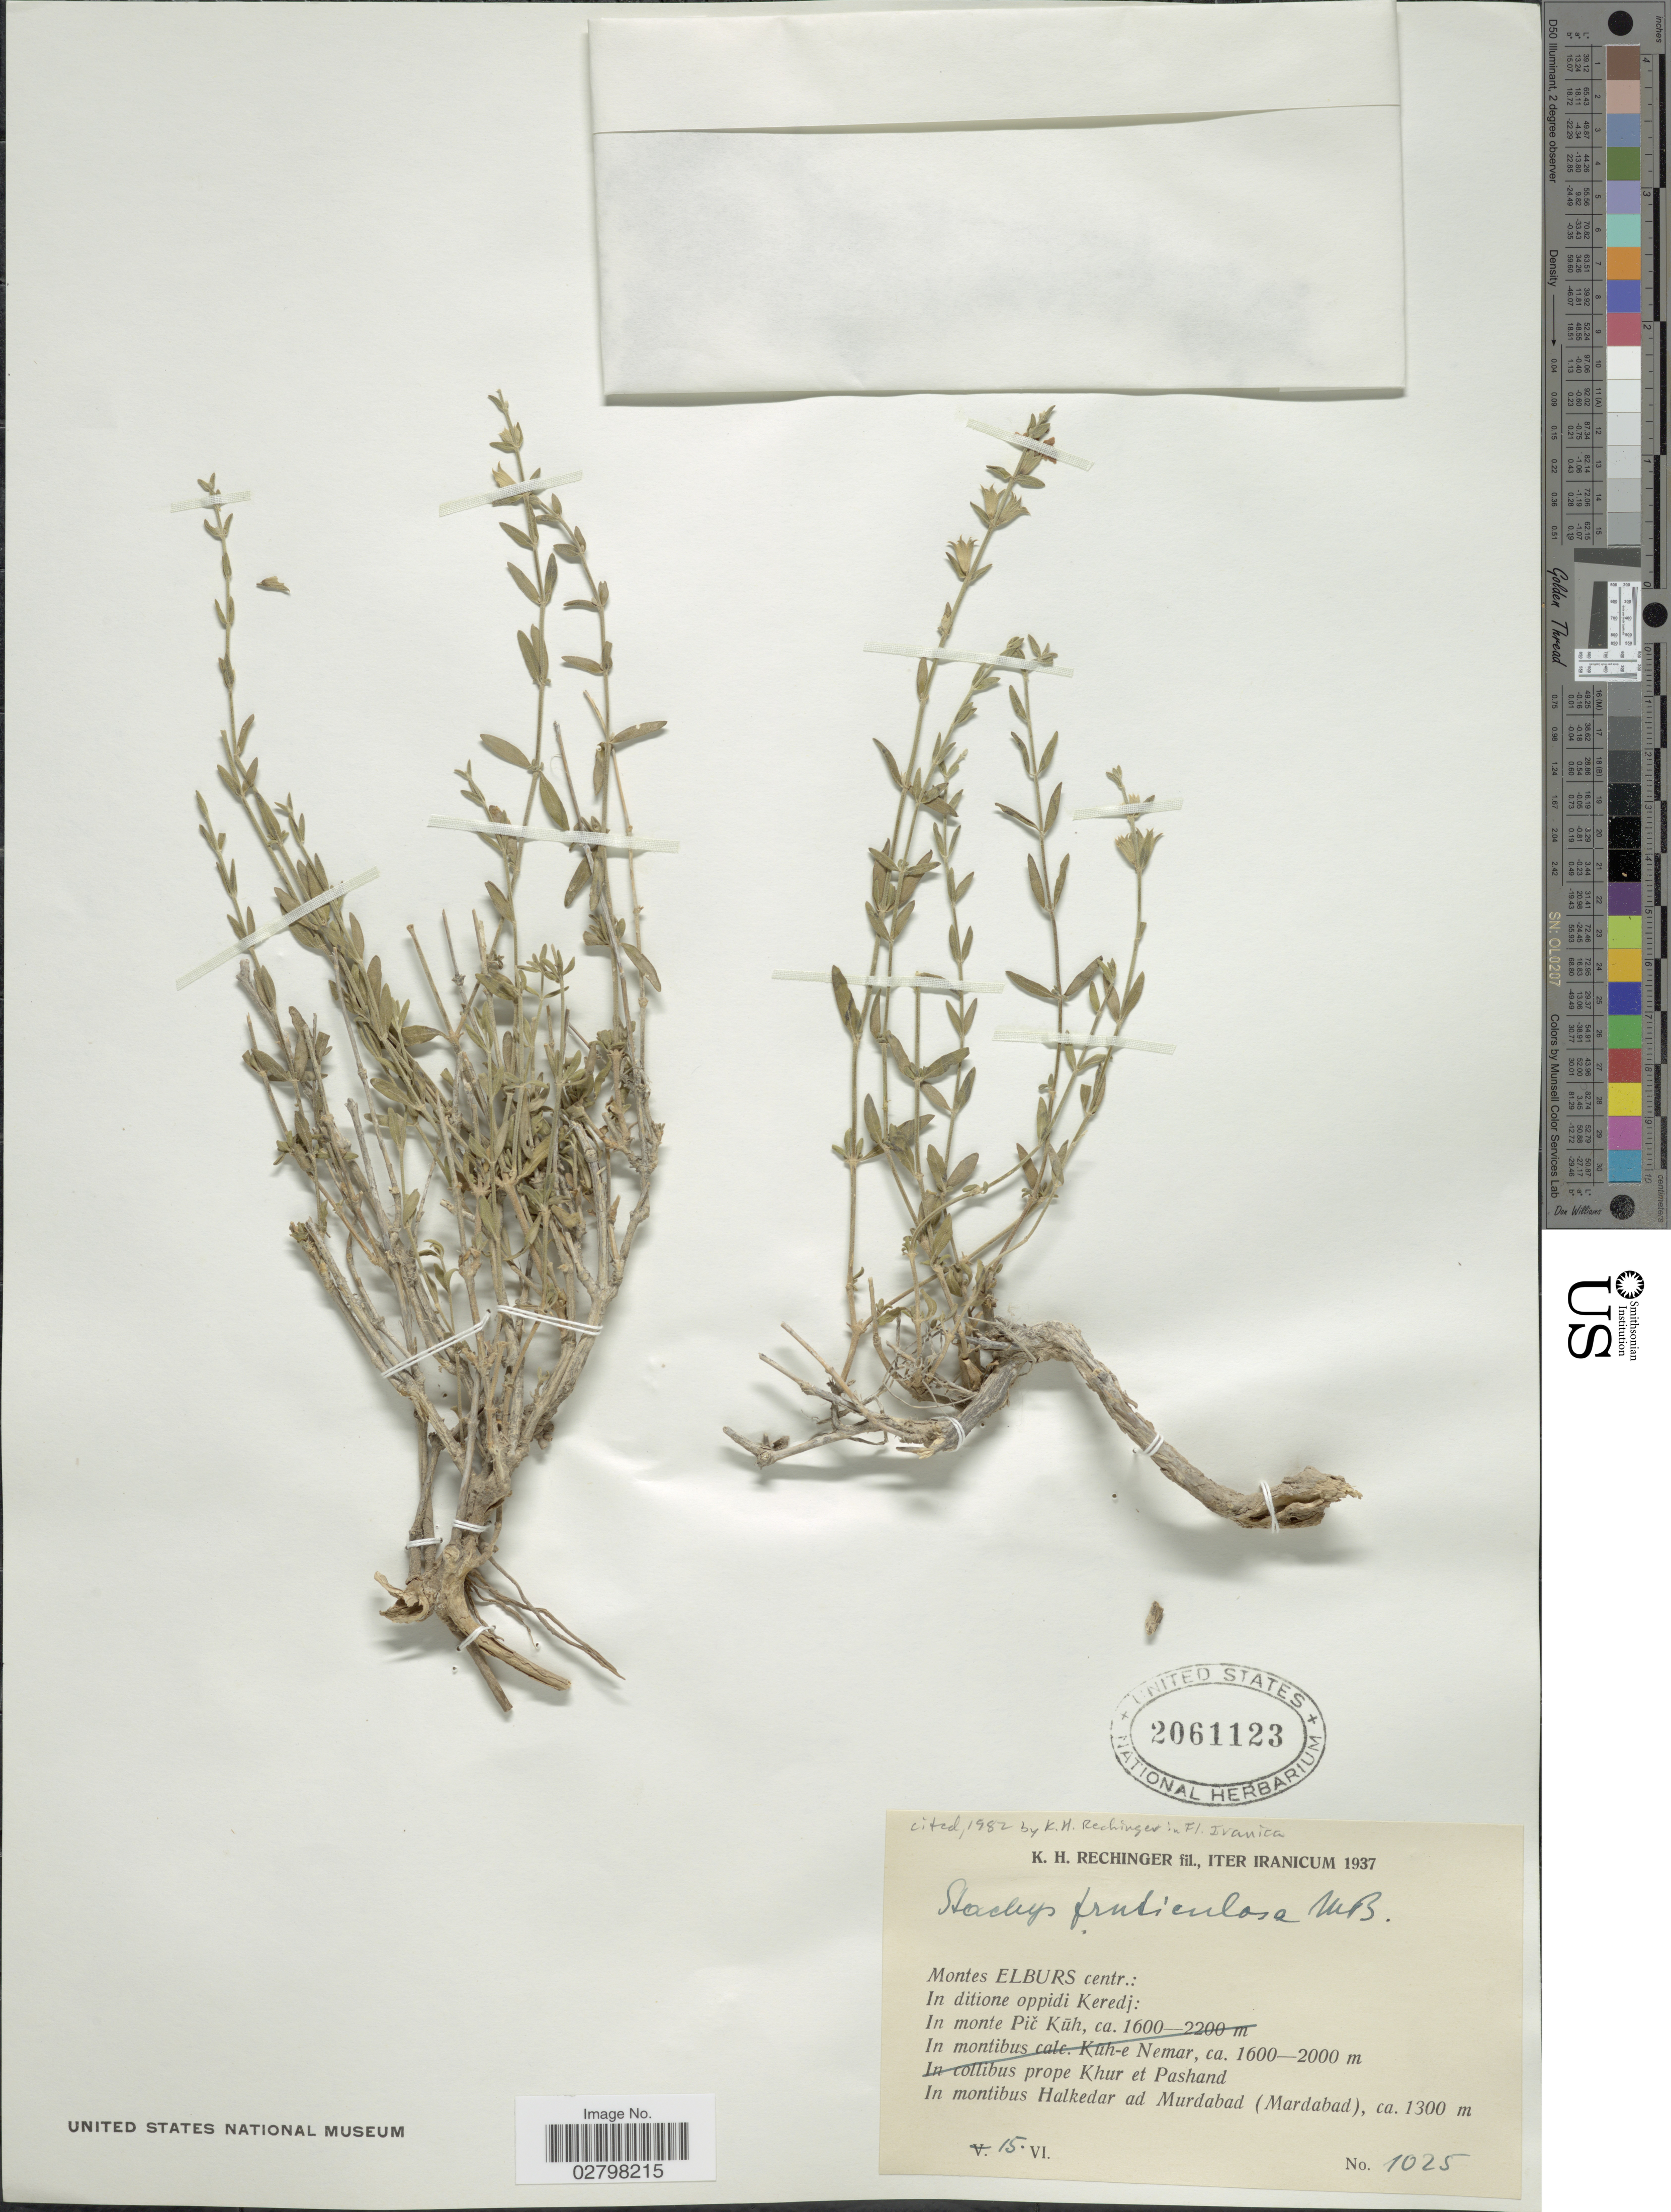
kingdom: Plantae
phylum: Tracheophyta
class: Magnoliopsida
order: Lamiales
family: Lamiaceae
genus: Stachys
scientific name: Stachys fruticulosa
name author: M. Bieb.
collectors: K. H. Rechinger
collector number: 1025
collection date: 1937-06-15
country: Iran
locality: Iter Iranicum. Montes Elburs centr.: In ditione oppidi Keredj: In monte Pic Kuh. In montibus Halkedar ad Murdabad (Mardabad).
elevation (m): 1300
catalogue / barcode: US 2061123